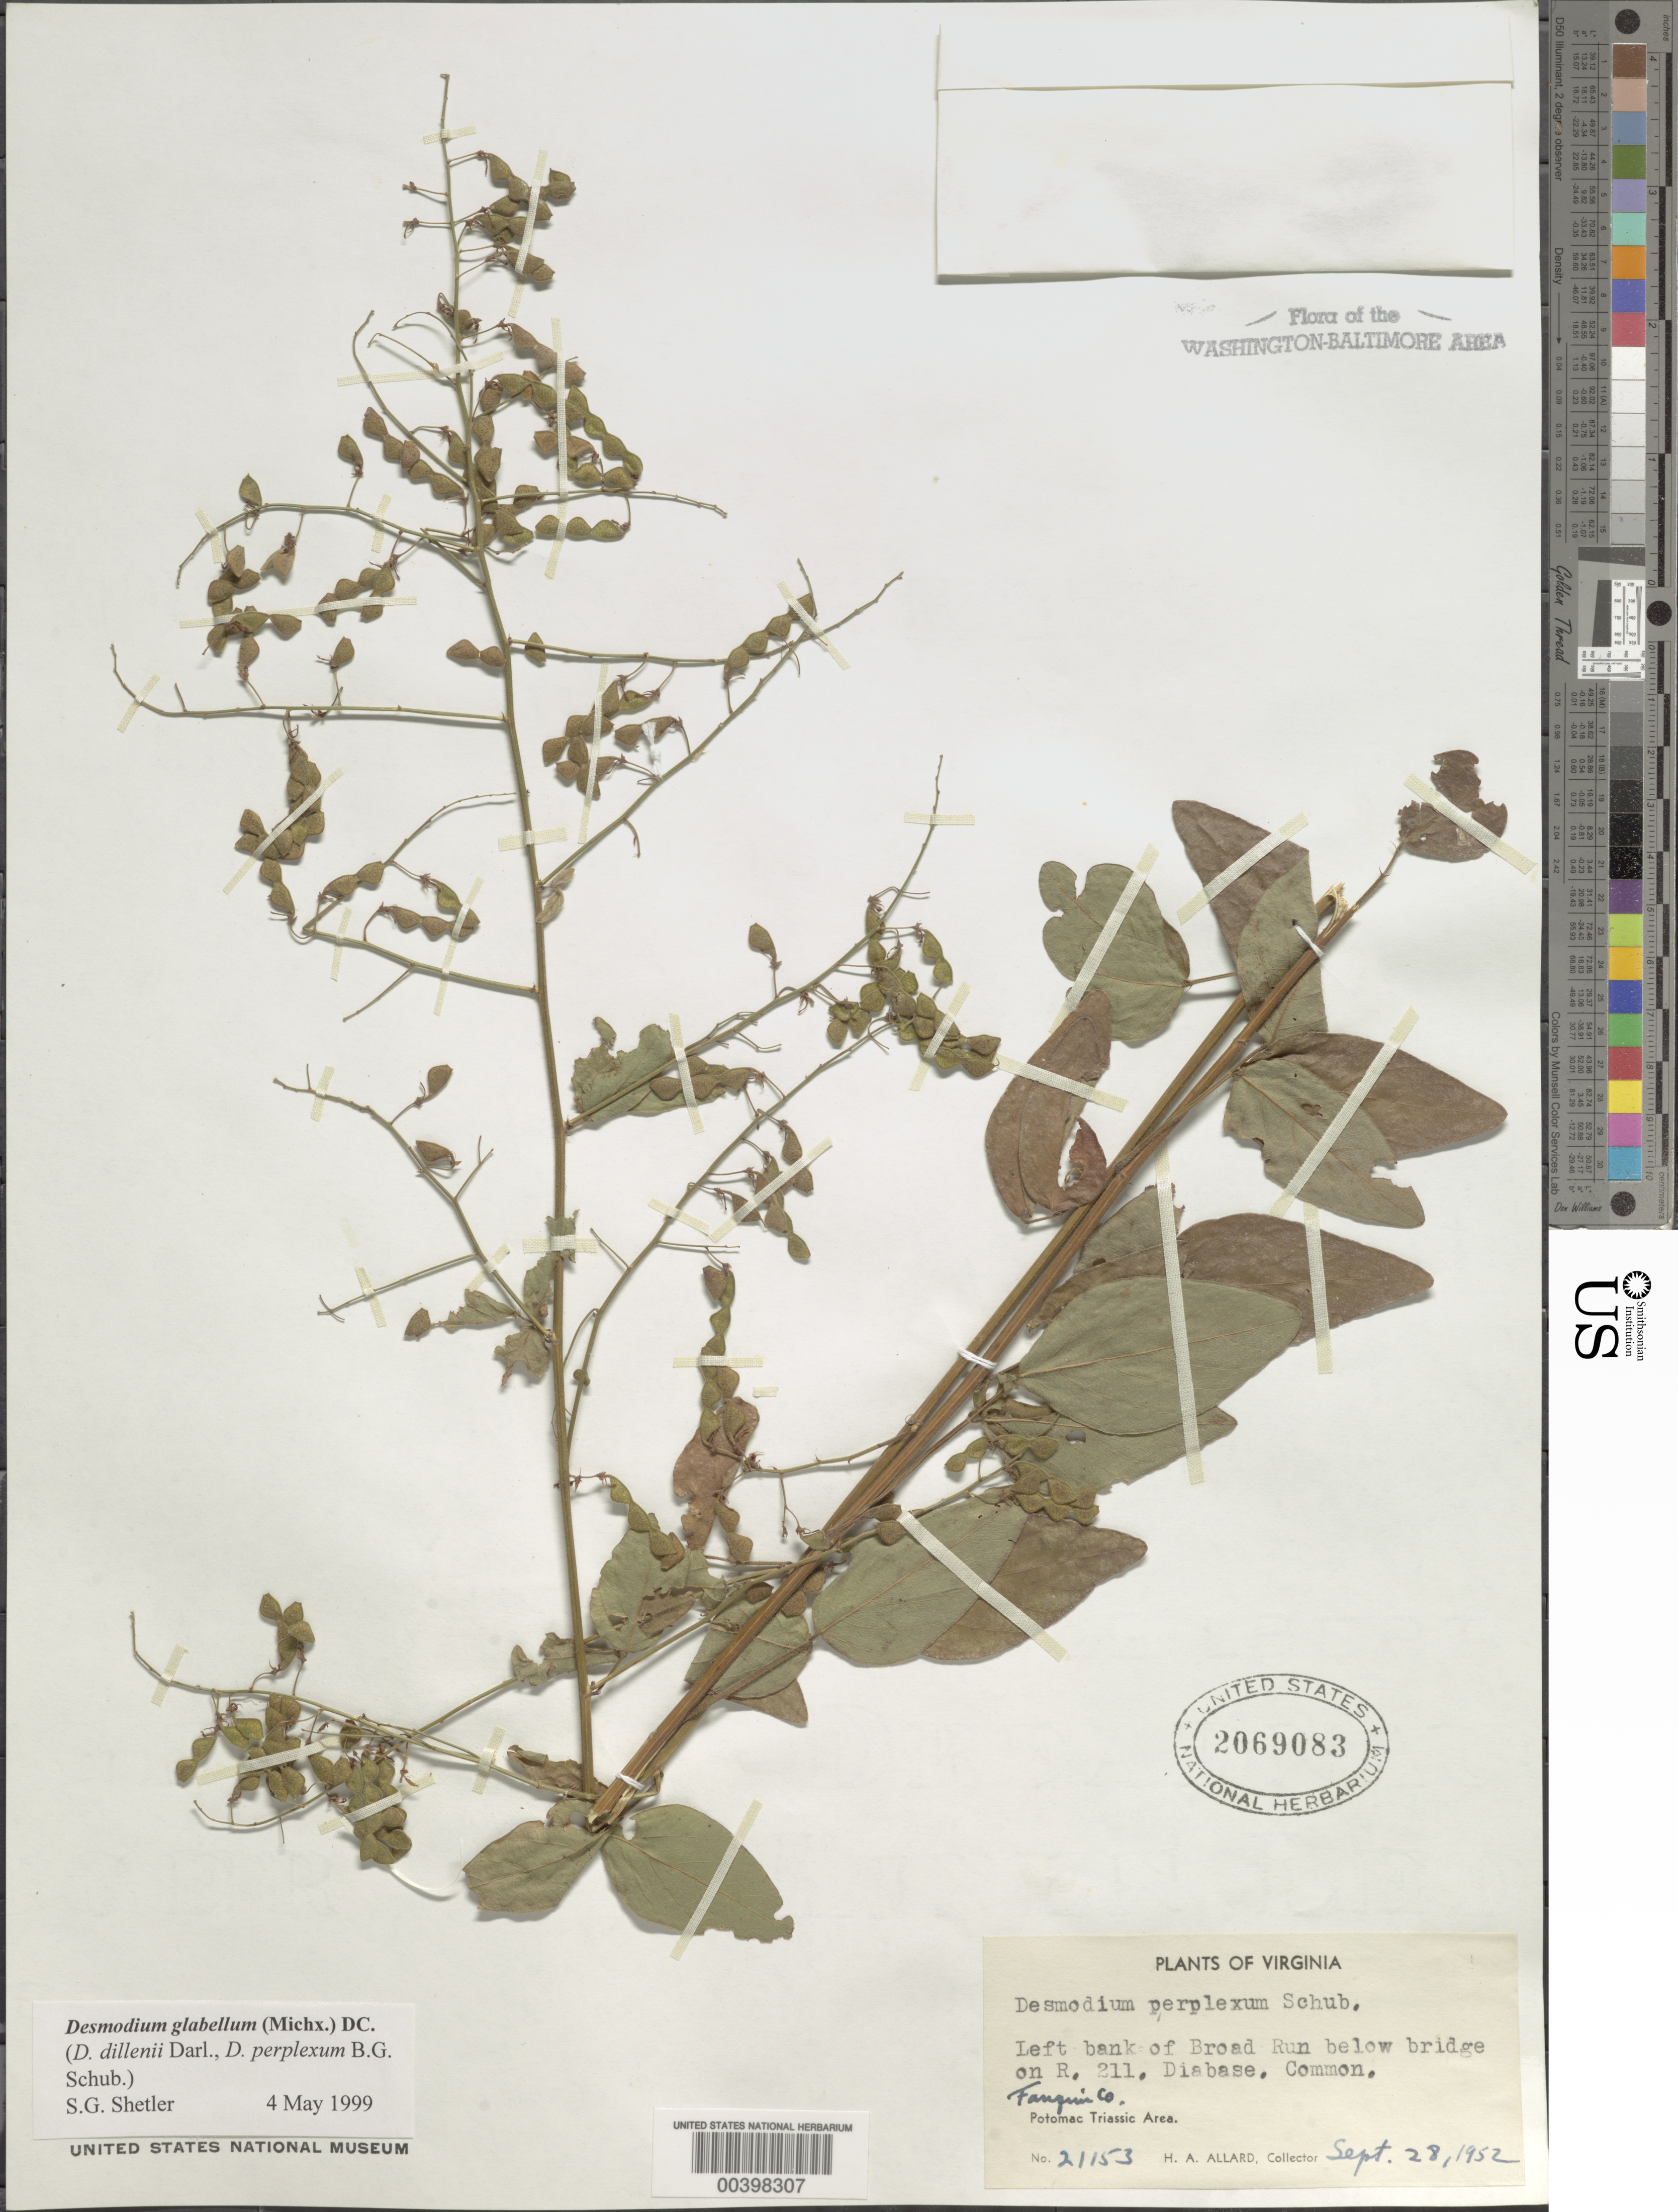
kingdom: Plantae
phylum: Tracheophyta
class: Magnoliopsida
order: Fabales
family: Fabaceae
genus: Desmodium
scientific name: Desmodium glabellum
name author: (Michx.) DC.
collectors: H. A. Allard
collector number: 21153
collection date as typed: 28 Sep 1952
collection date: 1952-09-28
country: United States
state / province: Virginia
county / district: Fauquier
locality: Broad Run below Route 211 Bridge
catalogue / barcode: US 2069083